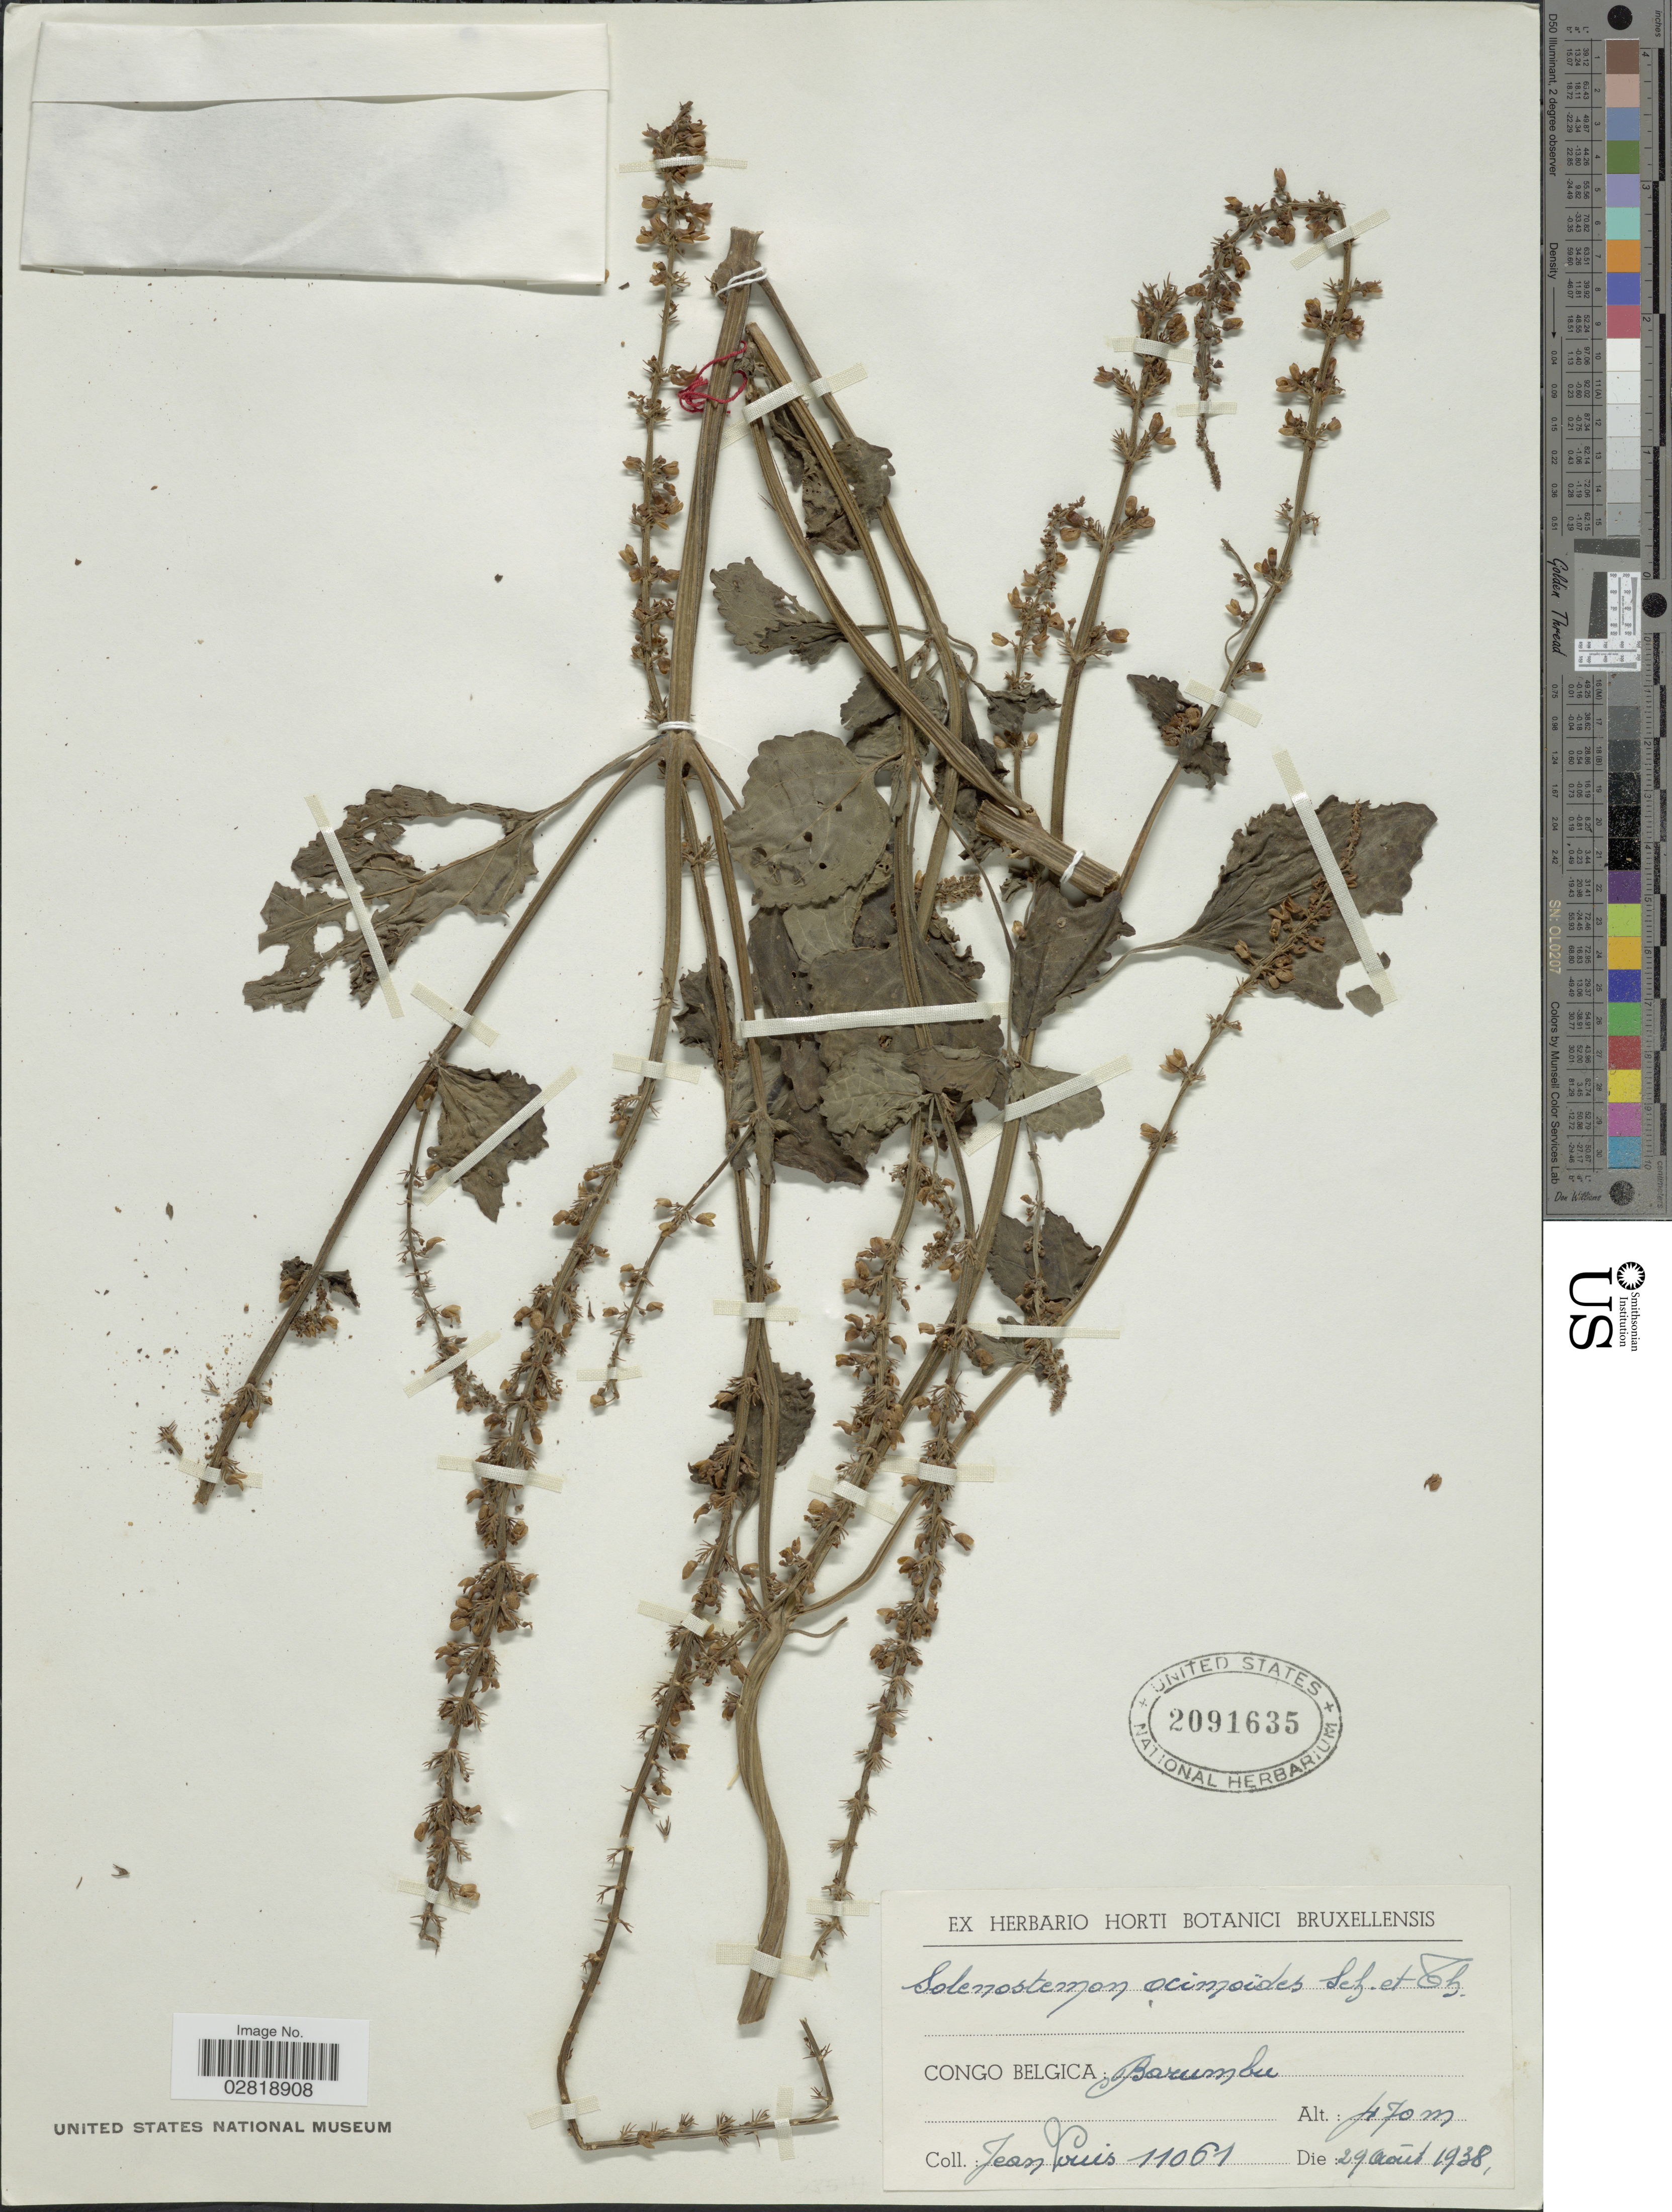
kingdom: Plantae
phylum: Tracheophyta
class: Magnoliopsida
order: Lamiales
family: Lamiaceae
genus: Solenostemon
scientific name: Solenostemon ocymoides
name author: K. Schum. & Thonn.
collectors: J. Louis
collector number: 11061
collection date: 1938-08-29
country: Congo, Democratic Republic of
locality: Congo Belgica: Barumbu.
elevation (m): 470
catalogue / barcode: US 2091635